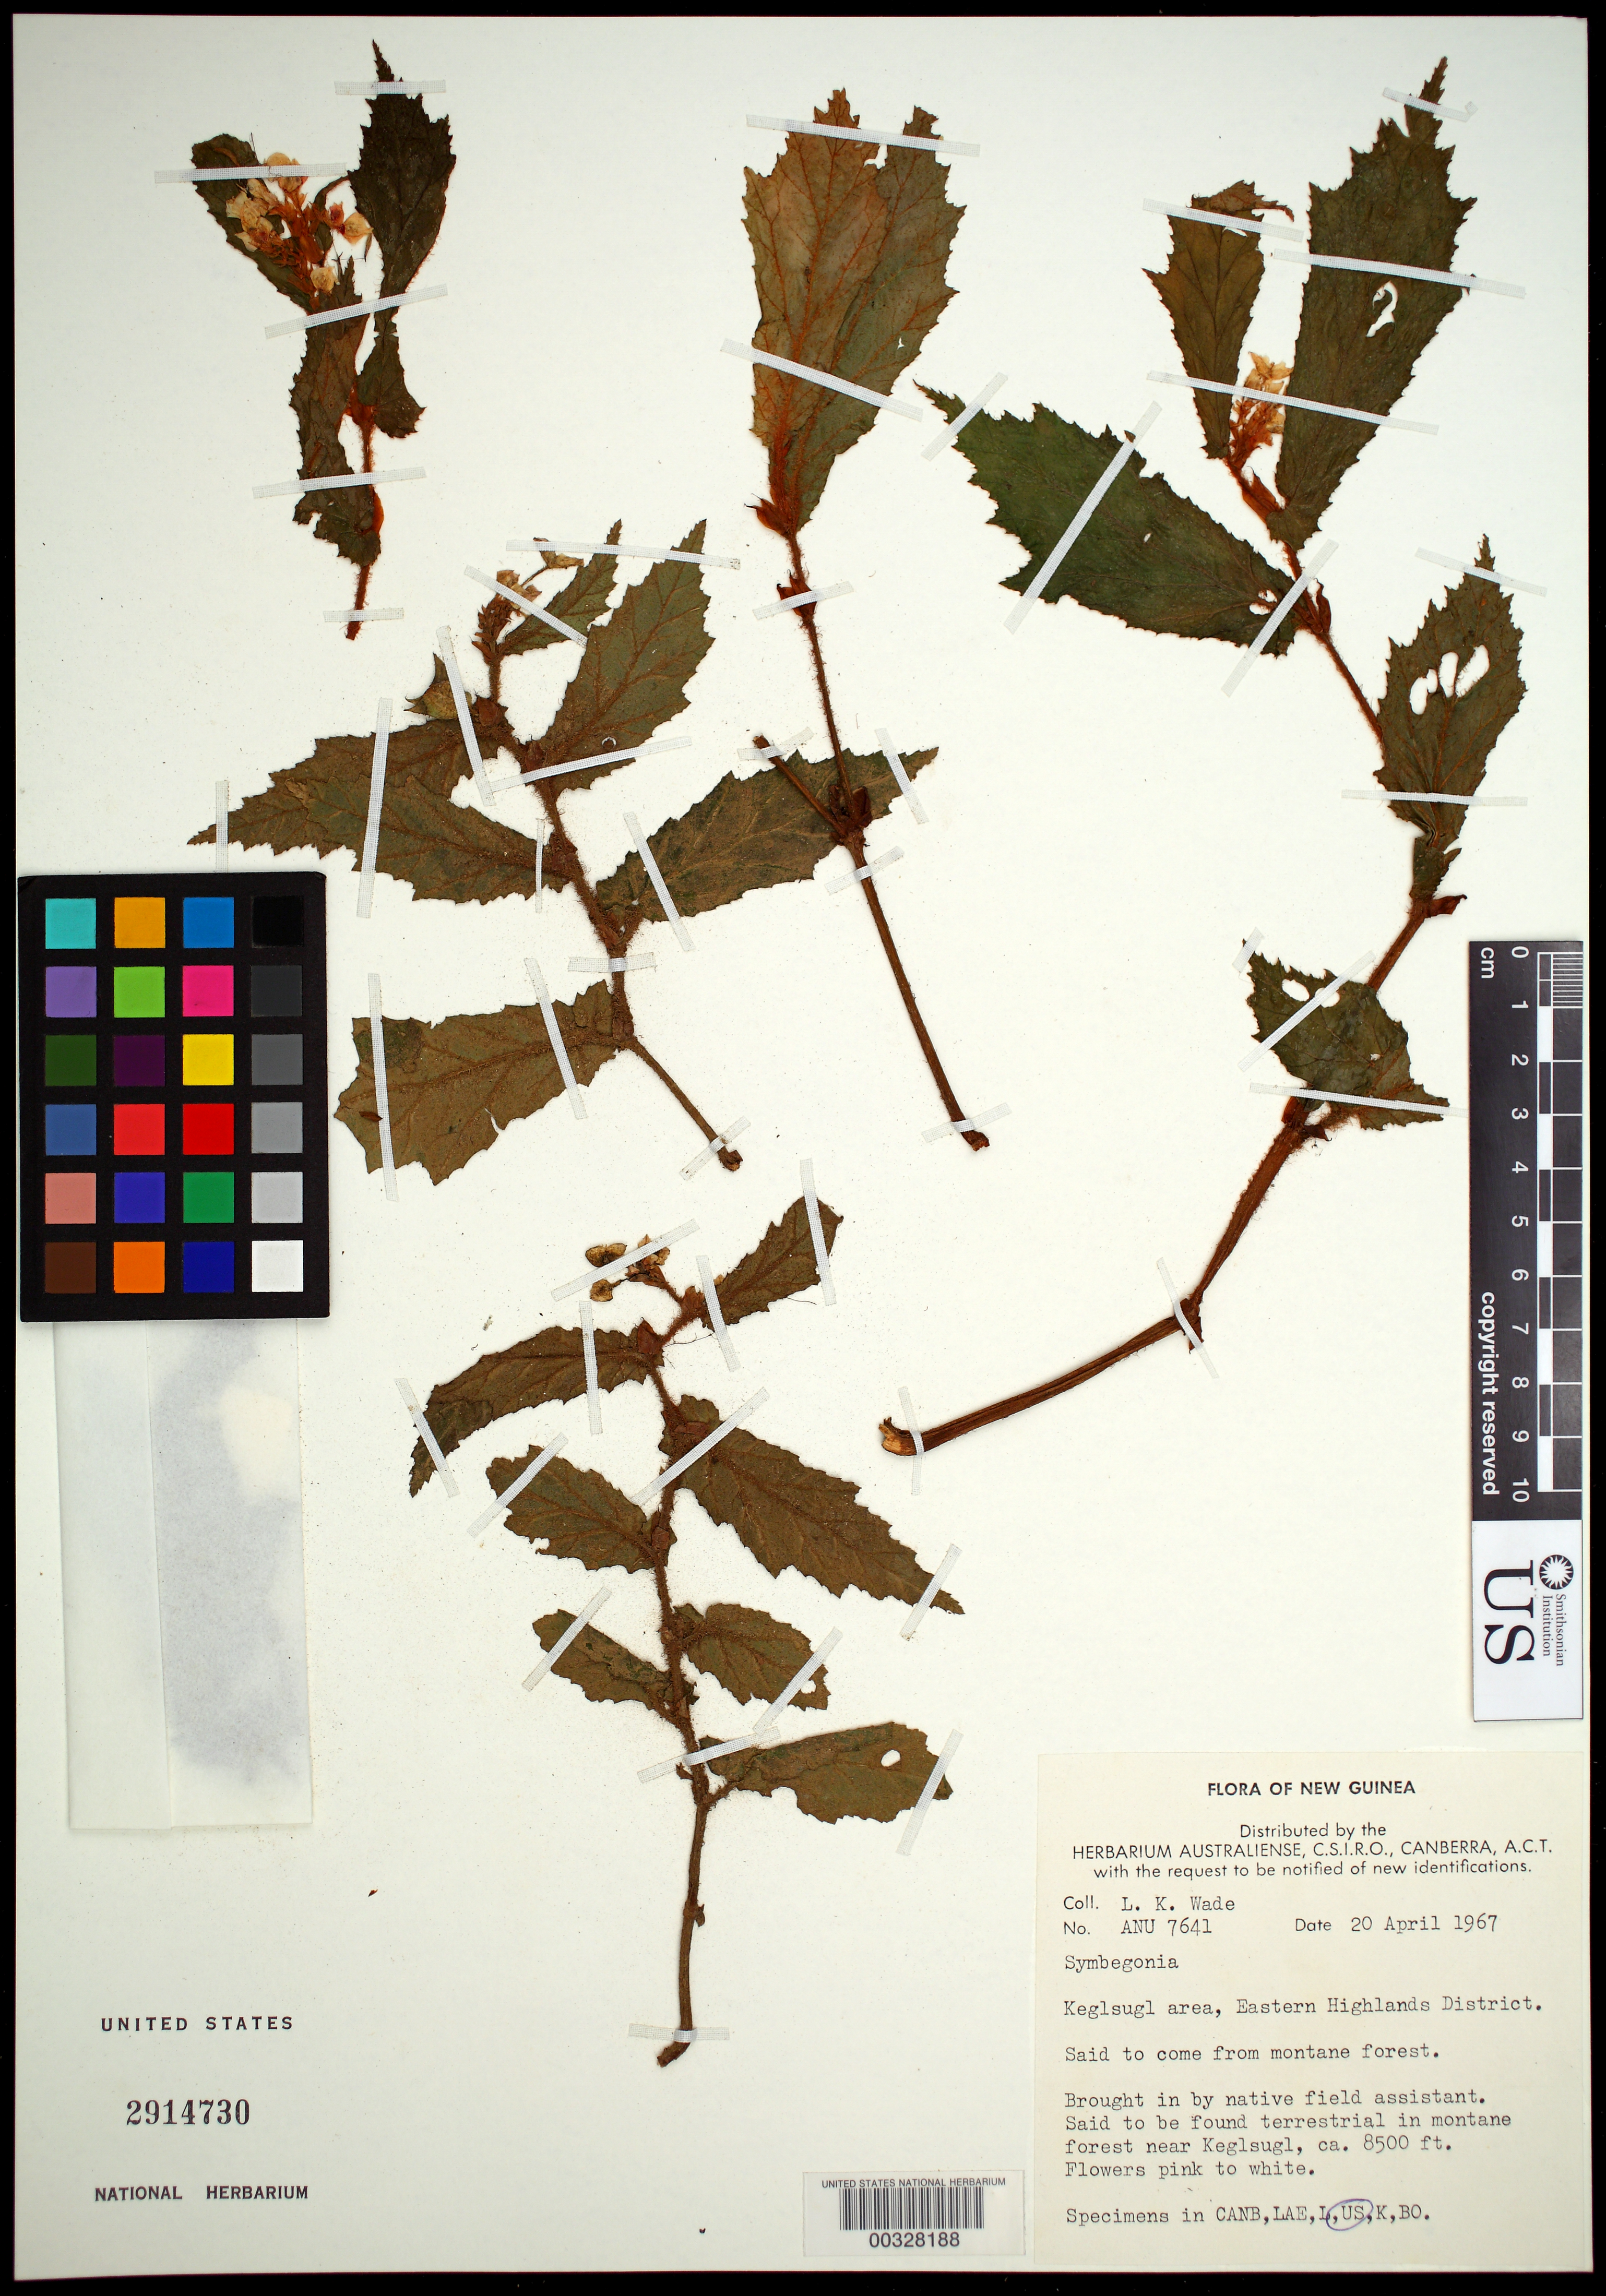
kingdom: Plantae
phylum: Tracheophyta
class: Magnoliopsida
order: Cucurbitales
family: Begoniaceae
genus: Begonia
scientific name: Begonia sp.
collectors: L. K. Wade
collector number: Anu 7641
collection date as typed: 20 Apr 1967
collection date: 1967-04-20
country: Papua New Guinea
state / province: Eastern Highlands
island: New Guinea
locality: Keglsugl area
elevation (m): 2591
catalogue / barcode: US 2914730